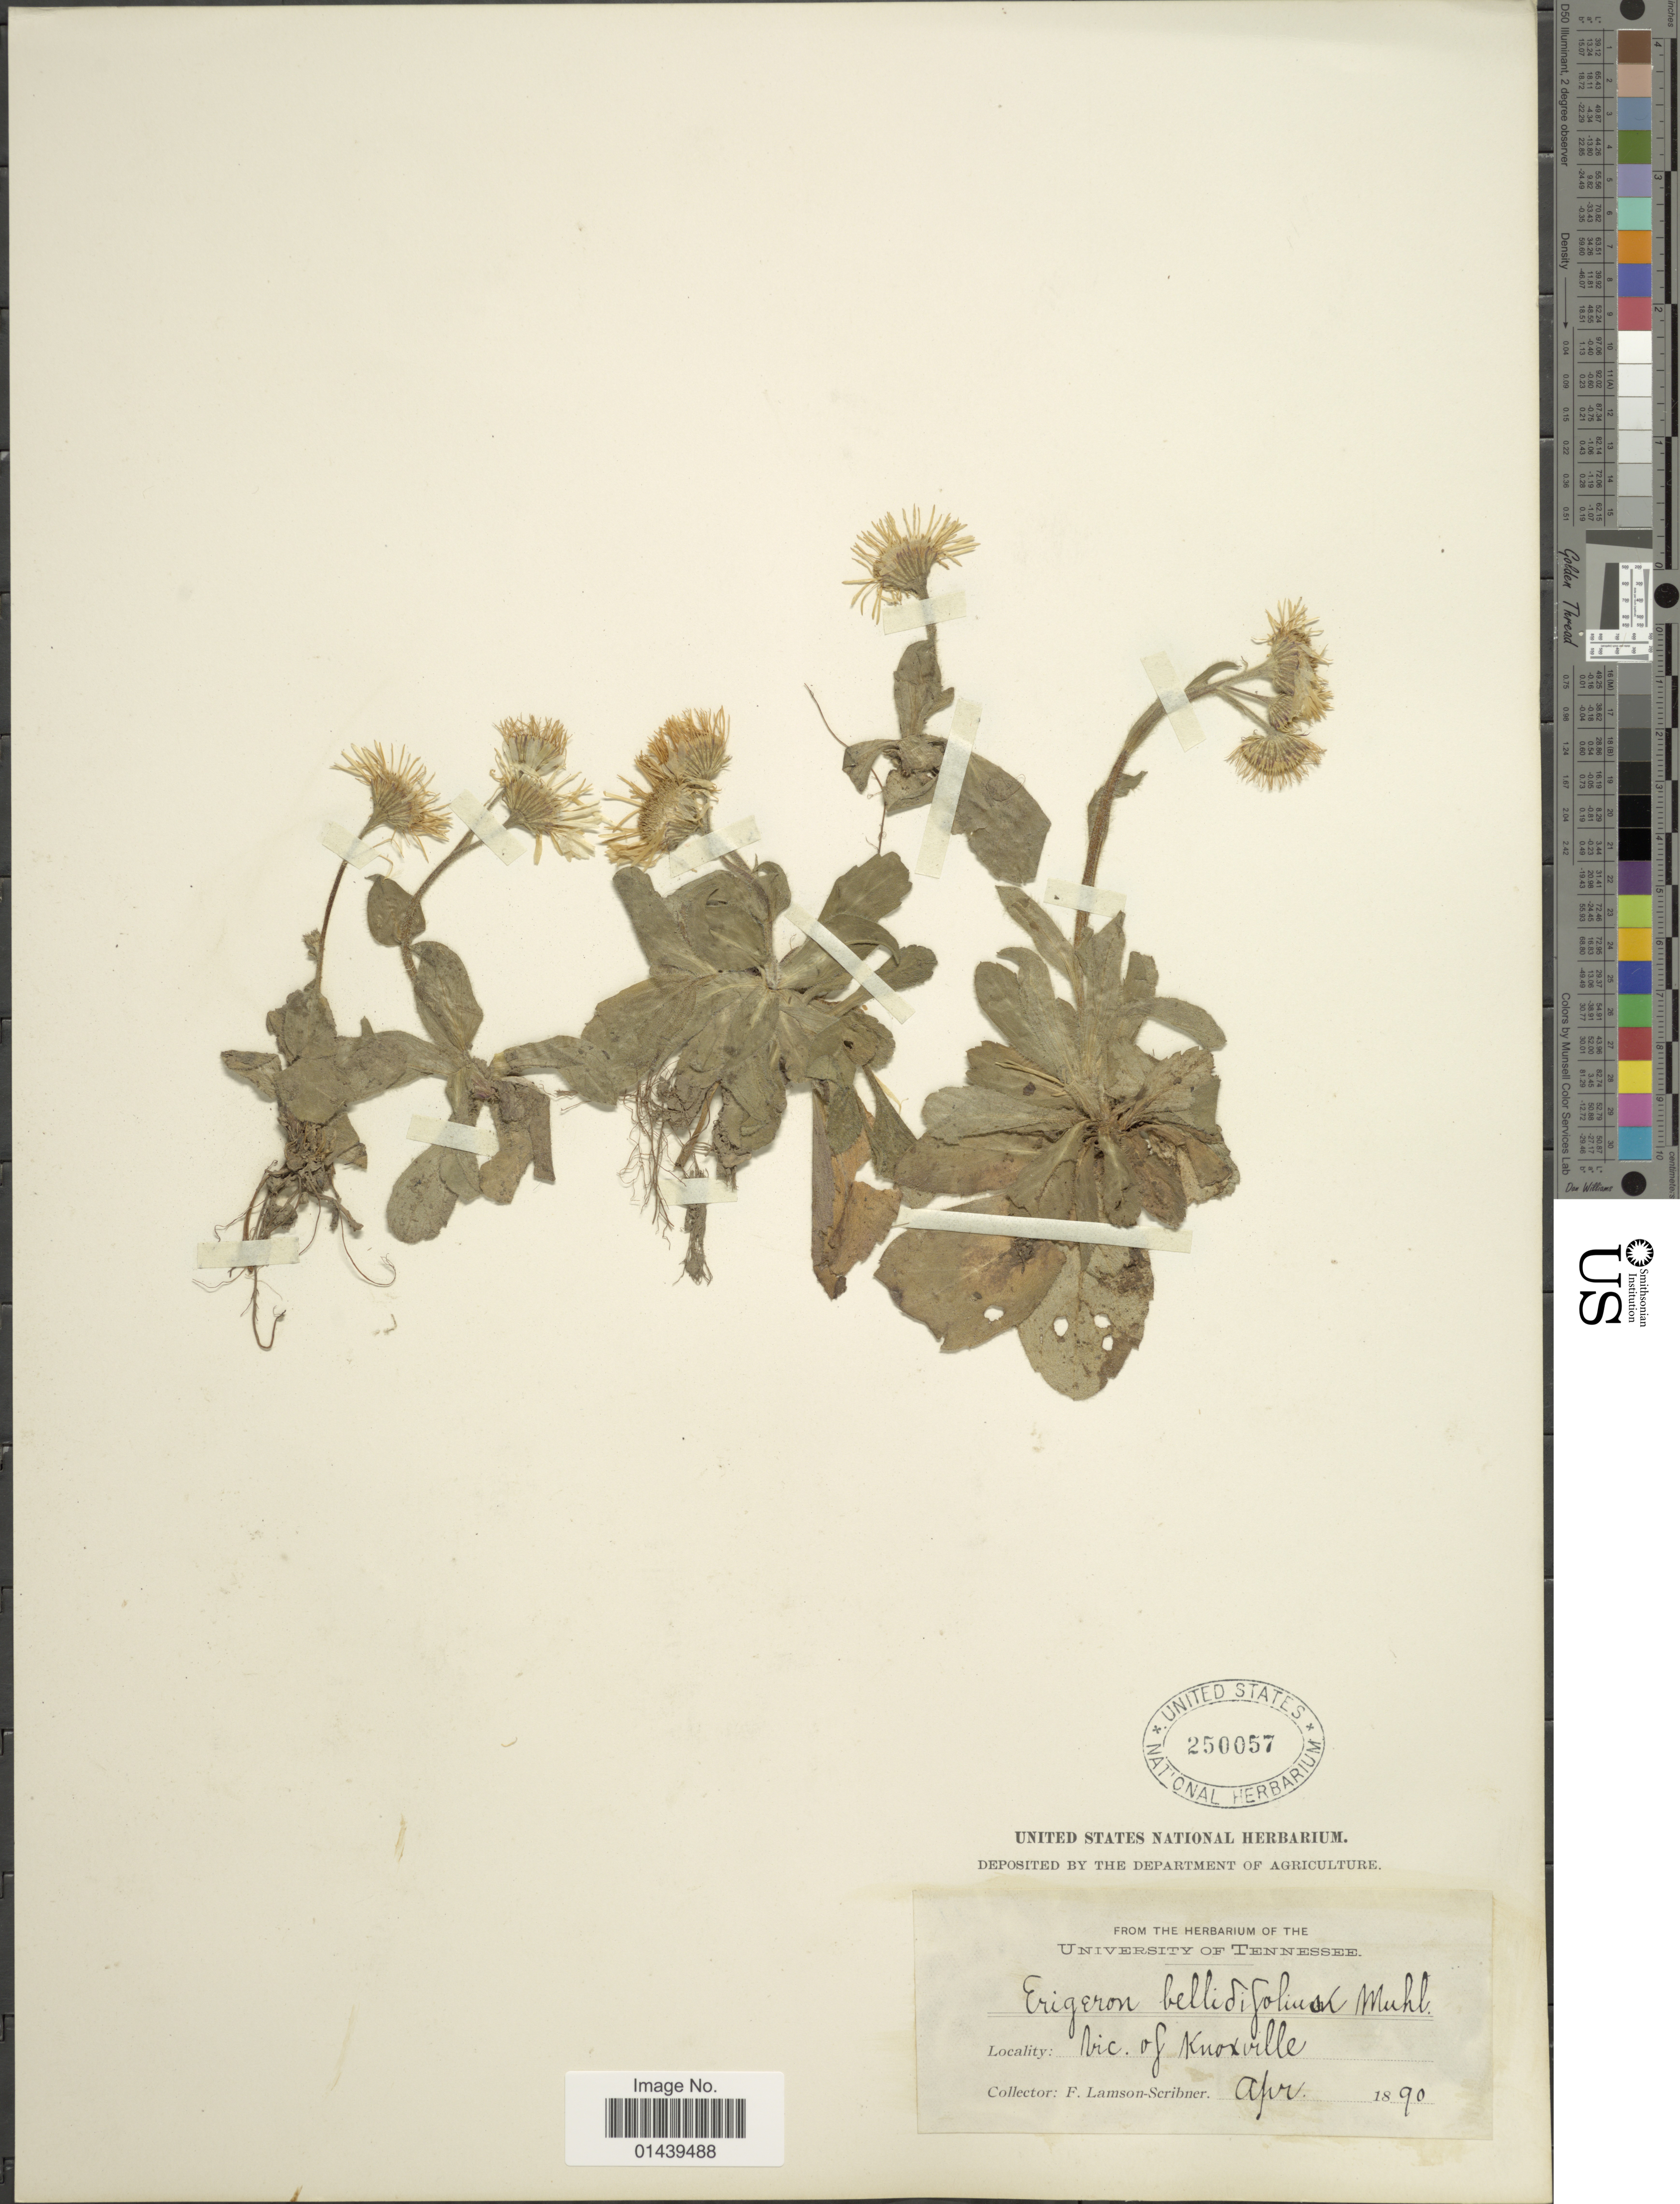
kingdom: Plantae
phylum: Tracheophyta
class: Magnoliopsida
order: Asterales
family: Asteraceae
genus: Erigeron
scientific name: Erigeron pulchellus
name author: Michx.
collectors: F. Lamson-Scribner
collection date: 1890-04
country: United States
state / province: Tennessee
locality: Vic. of Knoxville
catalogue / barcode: US 250057